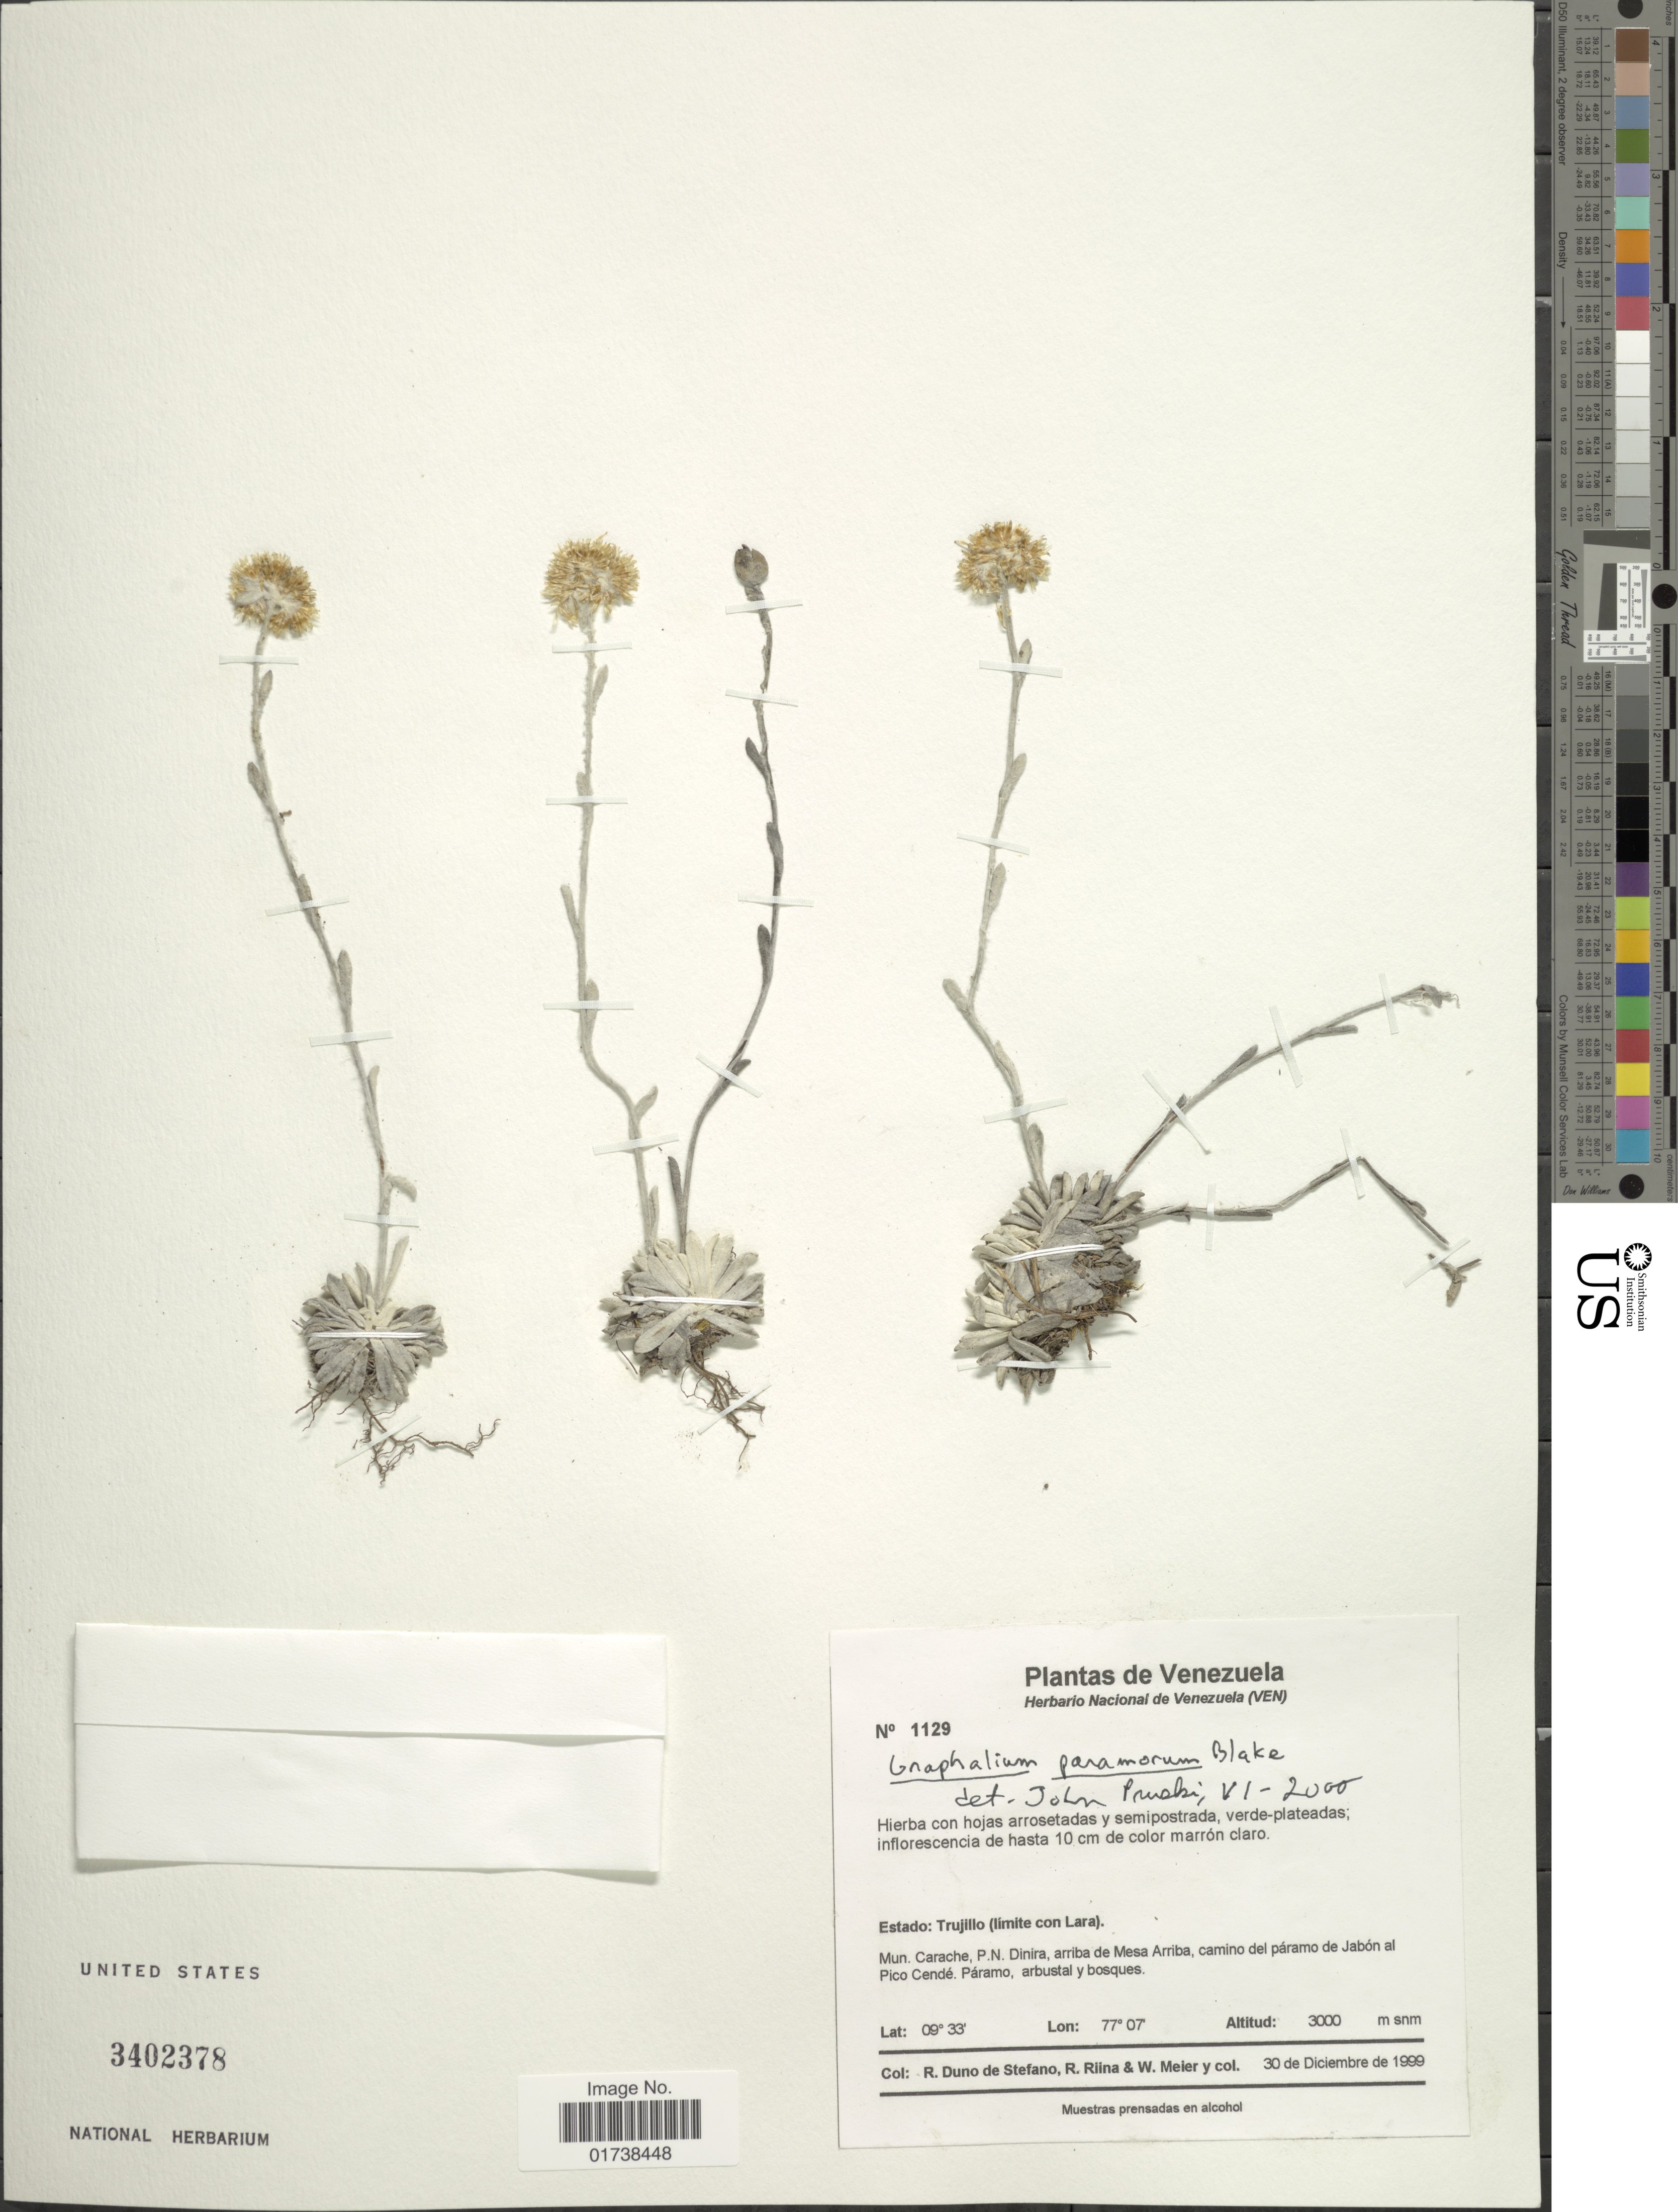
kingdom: Plantae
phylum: Tracheophyta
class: Magnoliopsida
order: Asterales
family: Asteraceae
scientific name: Orognaphalon paramorum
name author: (S.F. Blake) G.L. Nesom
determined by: Nesom, Guy L.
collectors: R. Duno de Stefano, R. Riina, W. Meier & W. Colenso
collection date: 1999-12-30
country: Venezuela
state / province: Trujillo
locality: Limite con Lara, Mun. Carache, P.N. Dinira, arriba de Mesa Arriba, camino del paramo de Jabon al Pico Cende, Paramo, arbustal y boques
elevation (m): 3000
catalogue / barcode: US 3402378